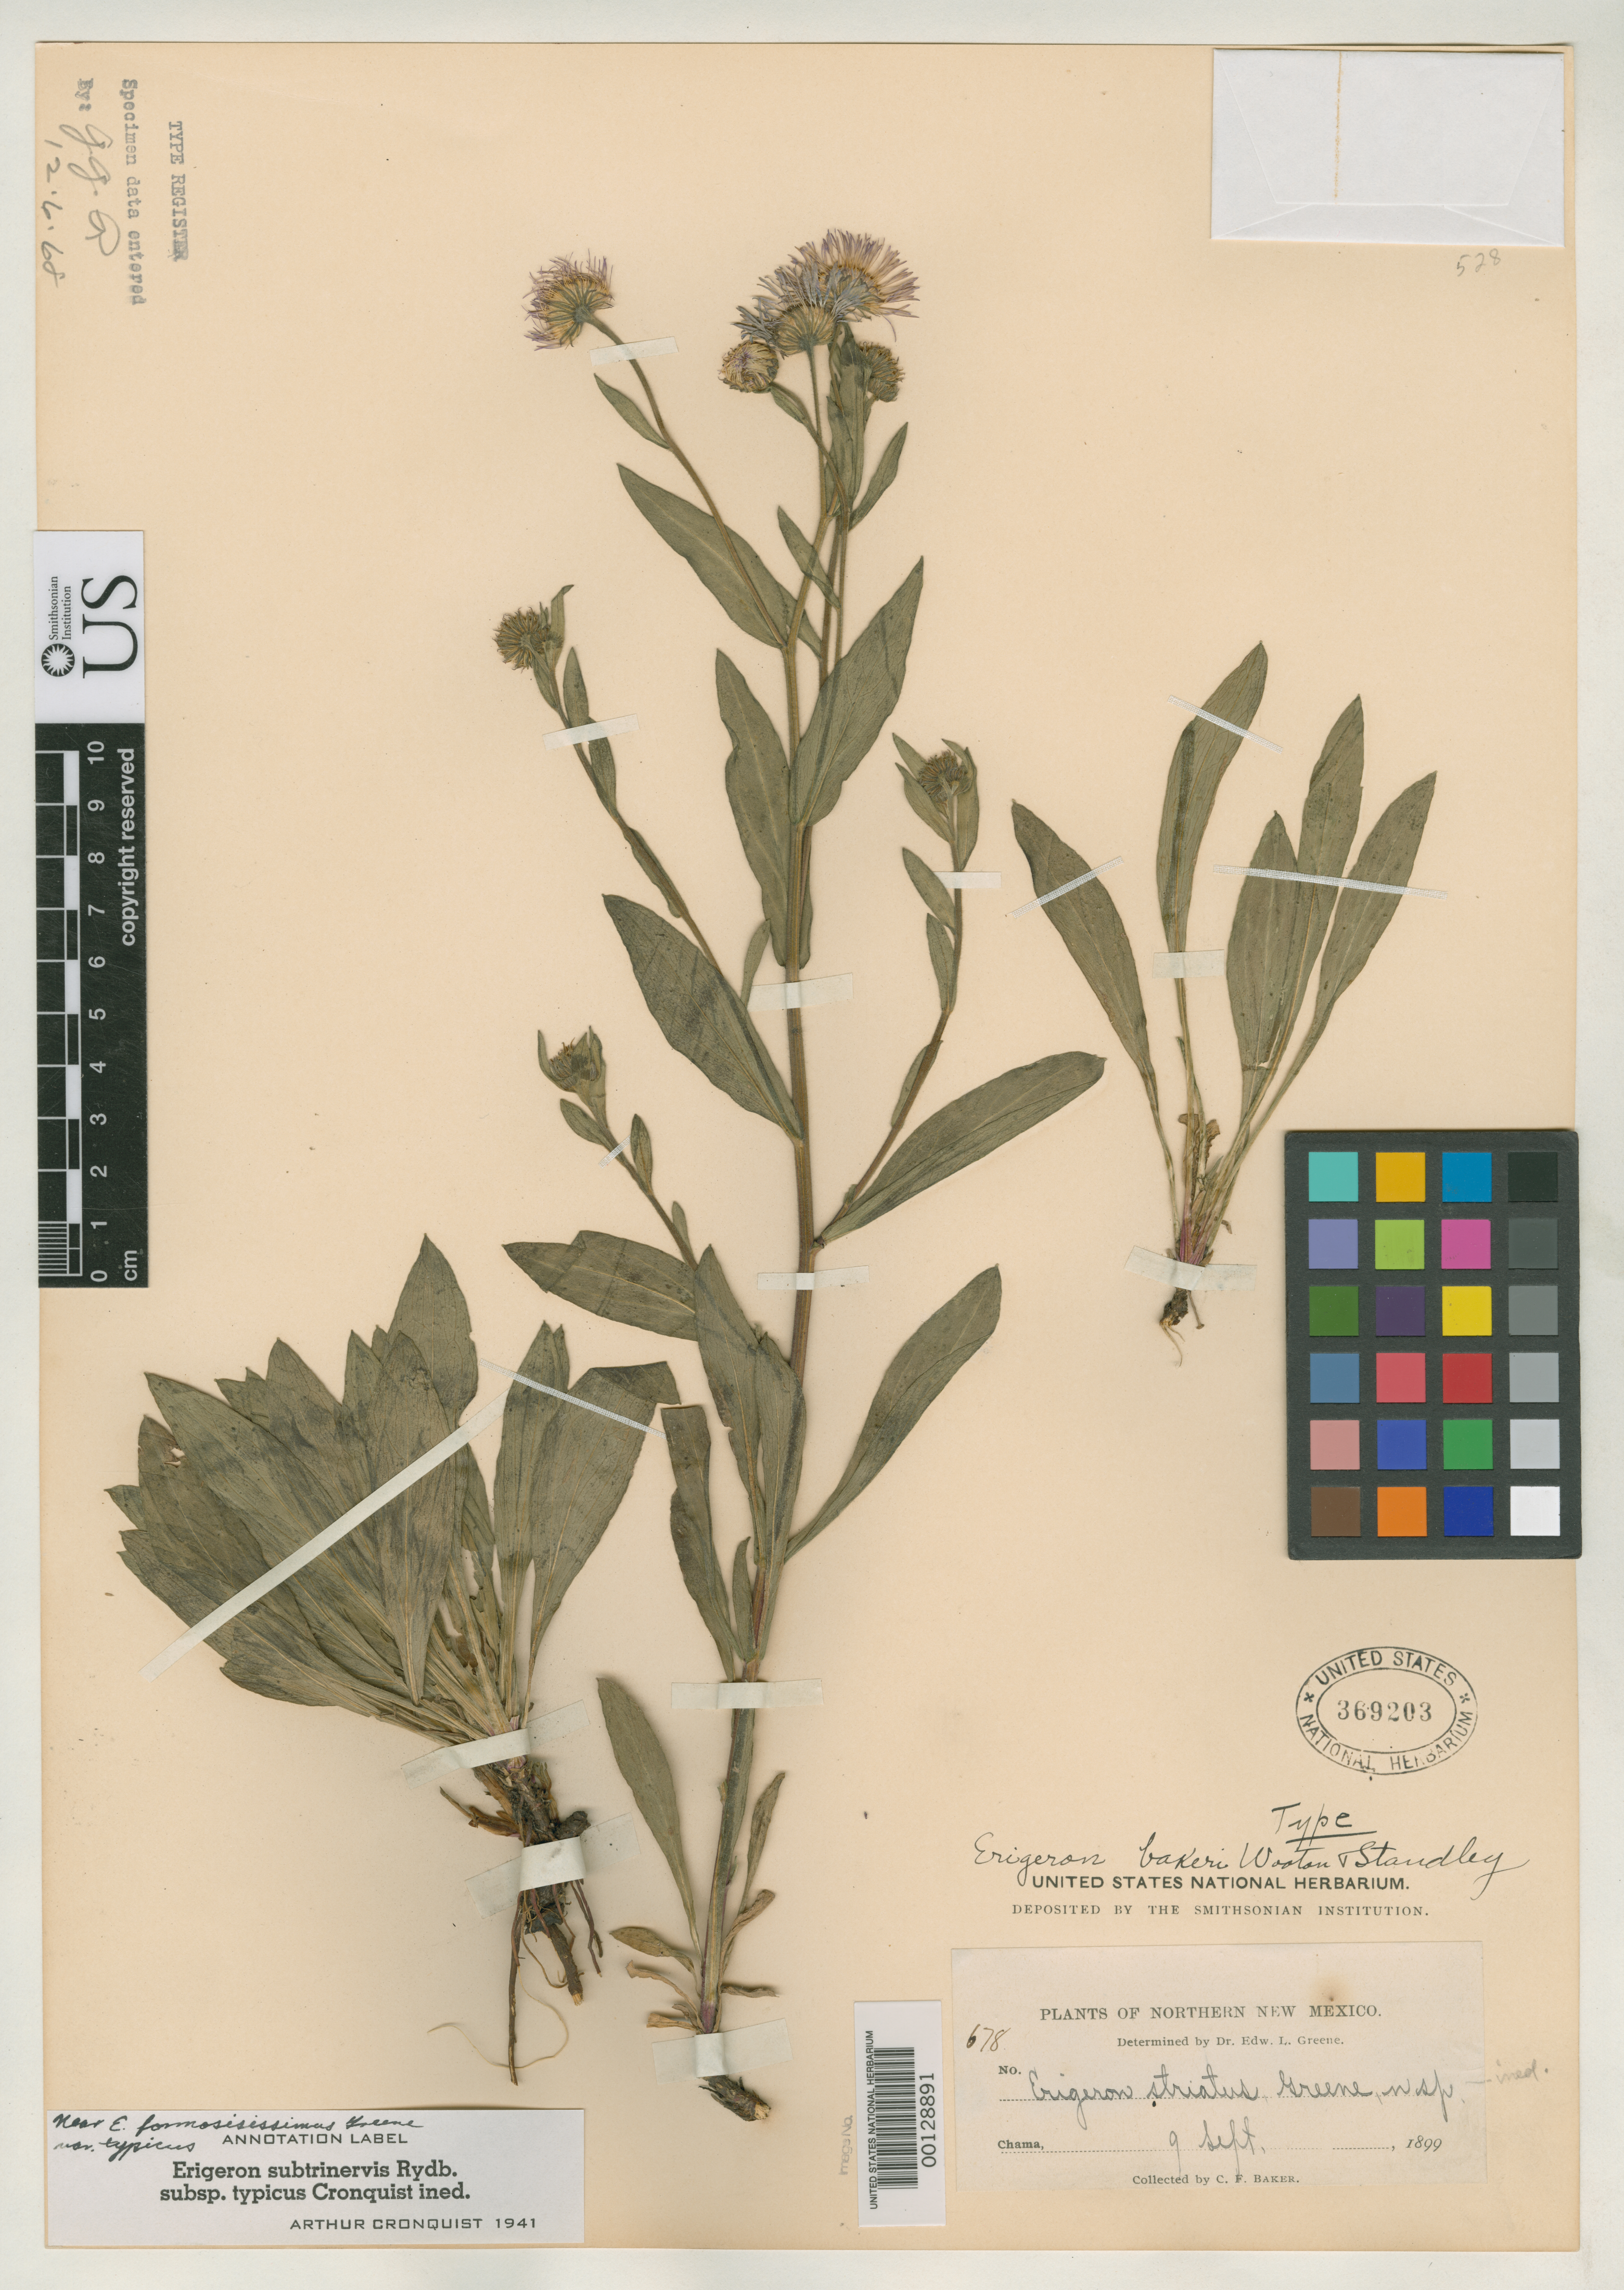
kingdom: Plantae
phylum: Tracheophyta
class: Magnoliopsida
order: Asterales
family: Asteraceae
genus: Erigeron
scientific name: Erigeron bakeri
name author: Wooton & Standl.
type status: Holotype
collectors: C. F. Baker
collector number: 678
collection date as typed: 09 Sep 1899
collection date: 1899-09-09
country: United States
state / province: New Mexico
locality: Near Chama.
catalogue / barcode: US 369203